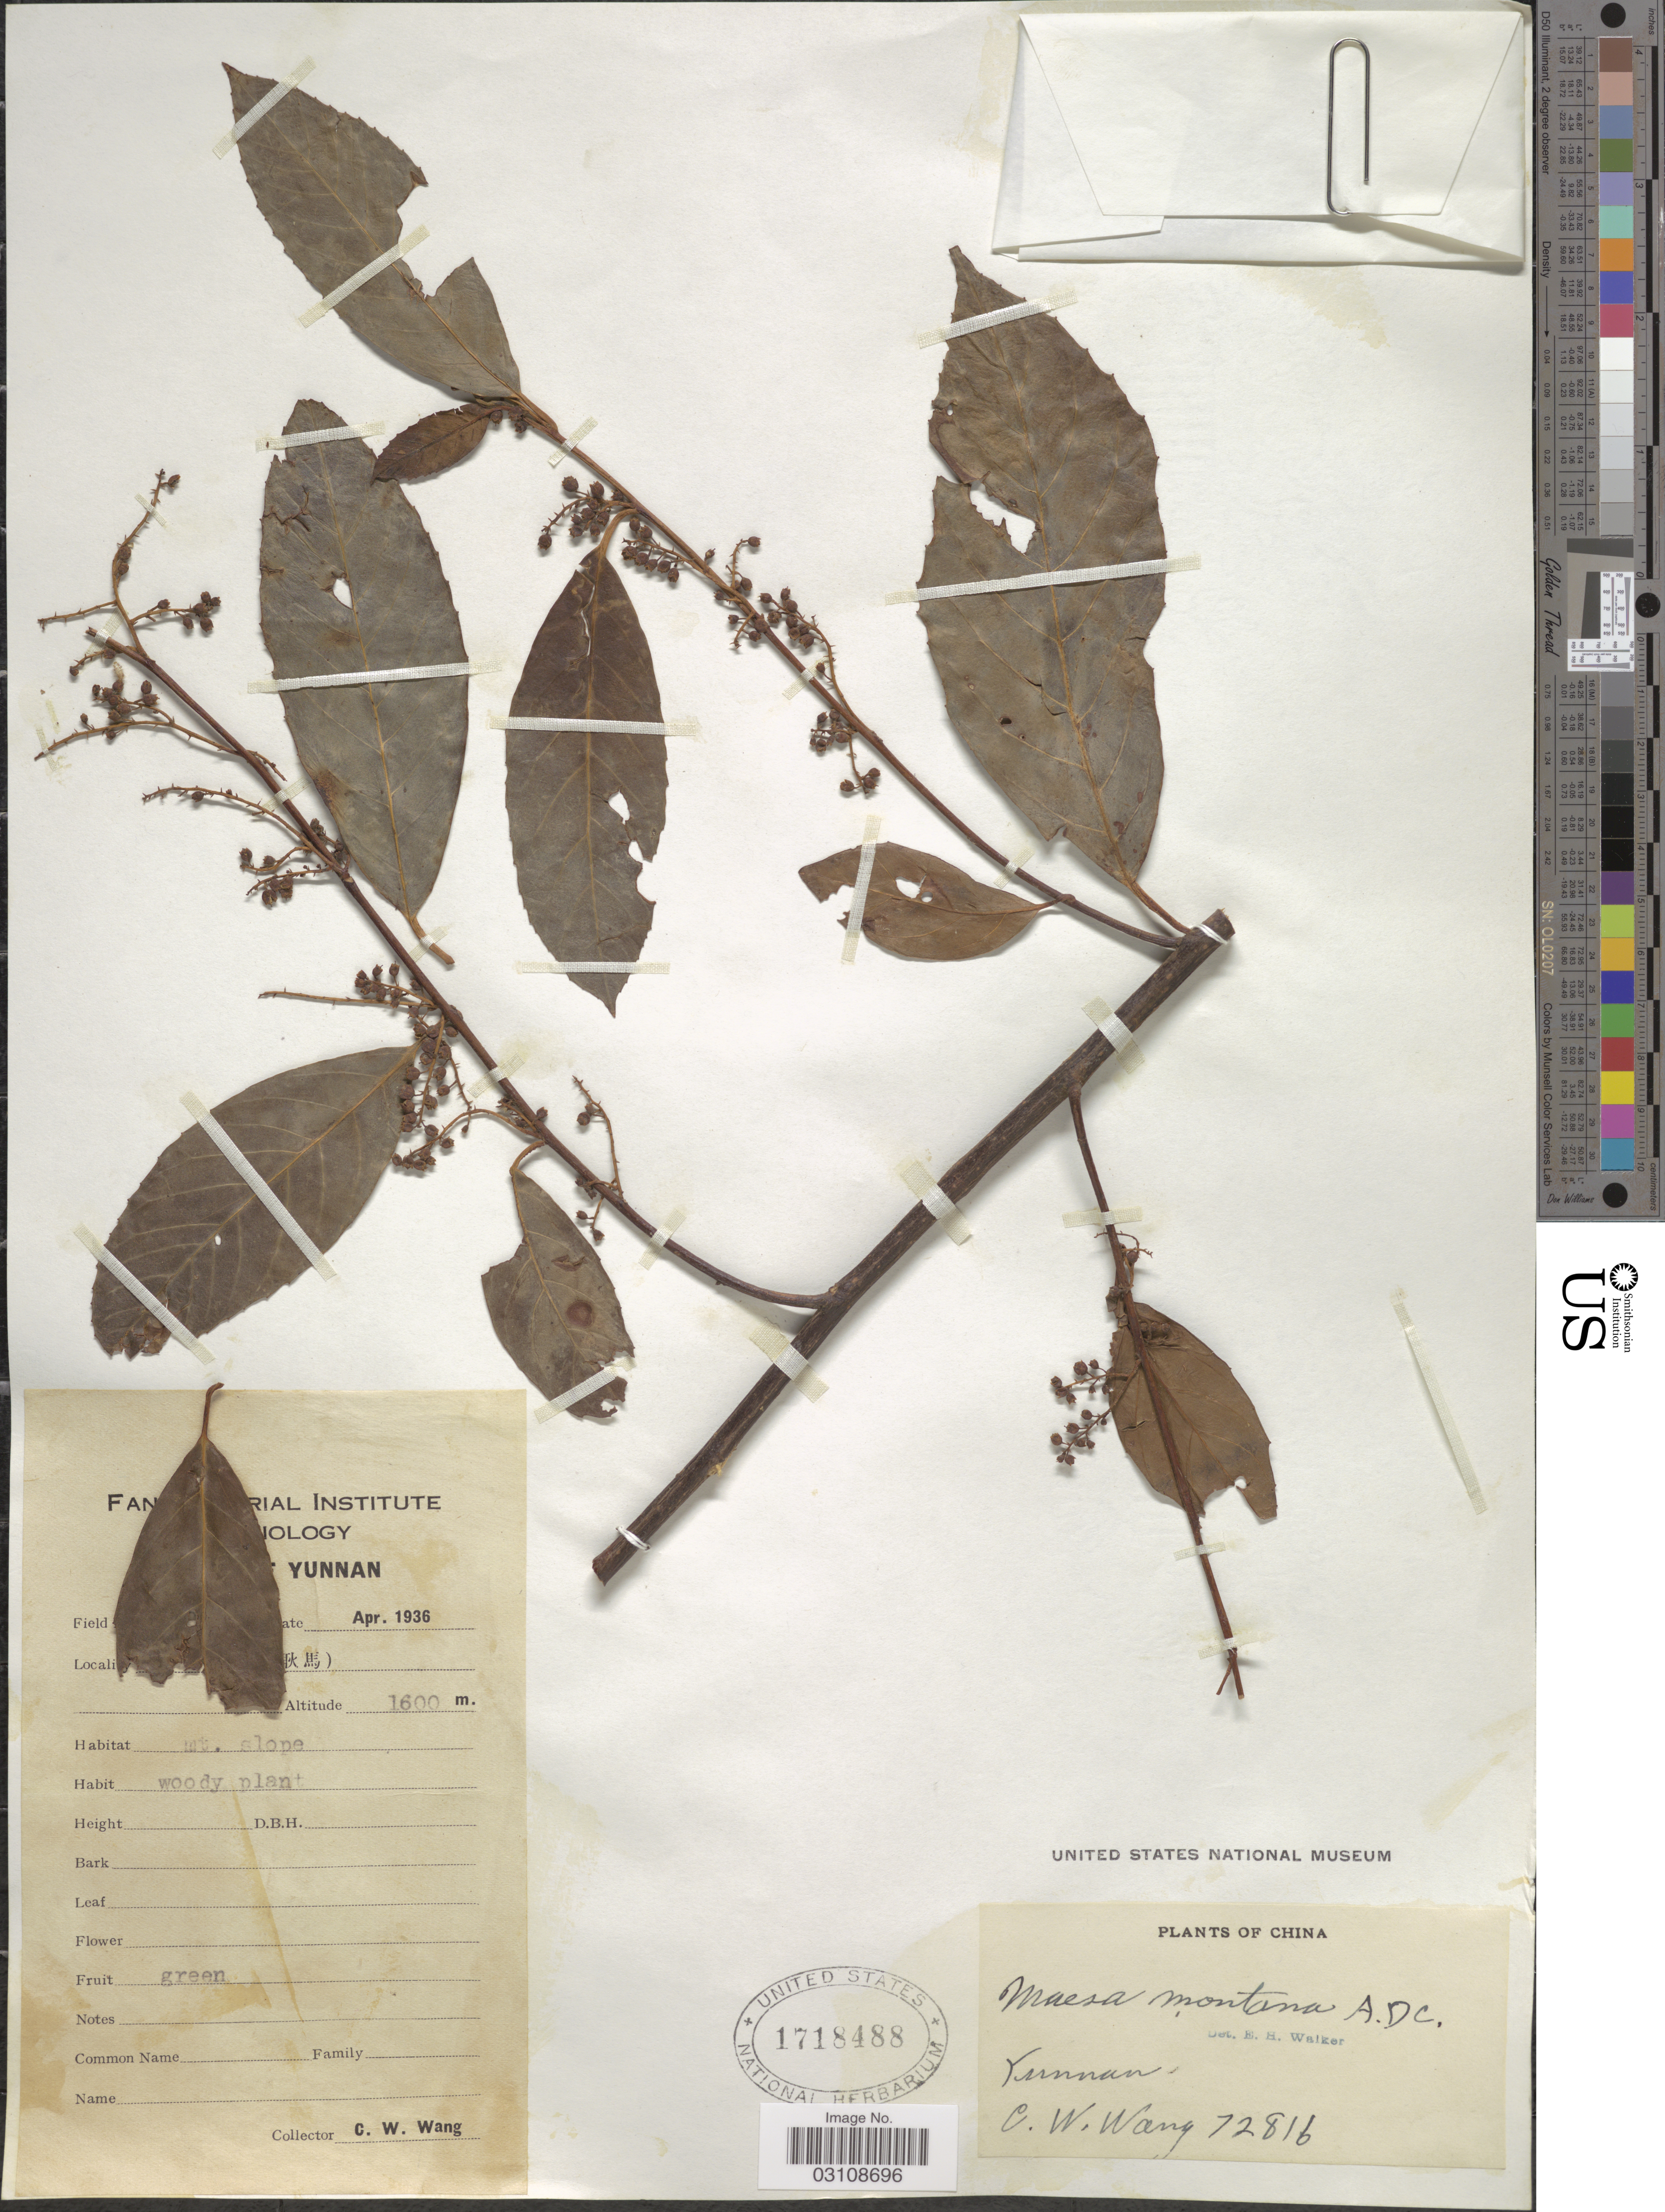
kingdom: Plantae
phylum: Tracheophyta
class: Magnoliopsida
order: Ericales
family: Primulaceae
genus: Maesa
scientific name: Maesa montana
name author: A. DC.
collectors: C. W. Wang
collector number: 72816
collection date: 1936-04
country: China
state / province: Yunnan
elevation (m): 1600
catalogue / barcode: US 1718488